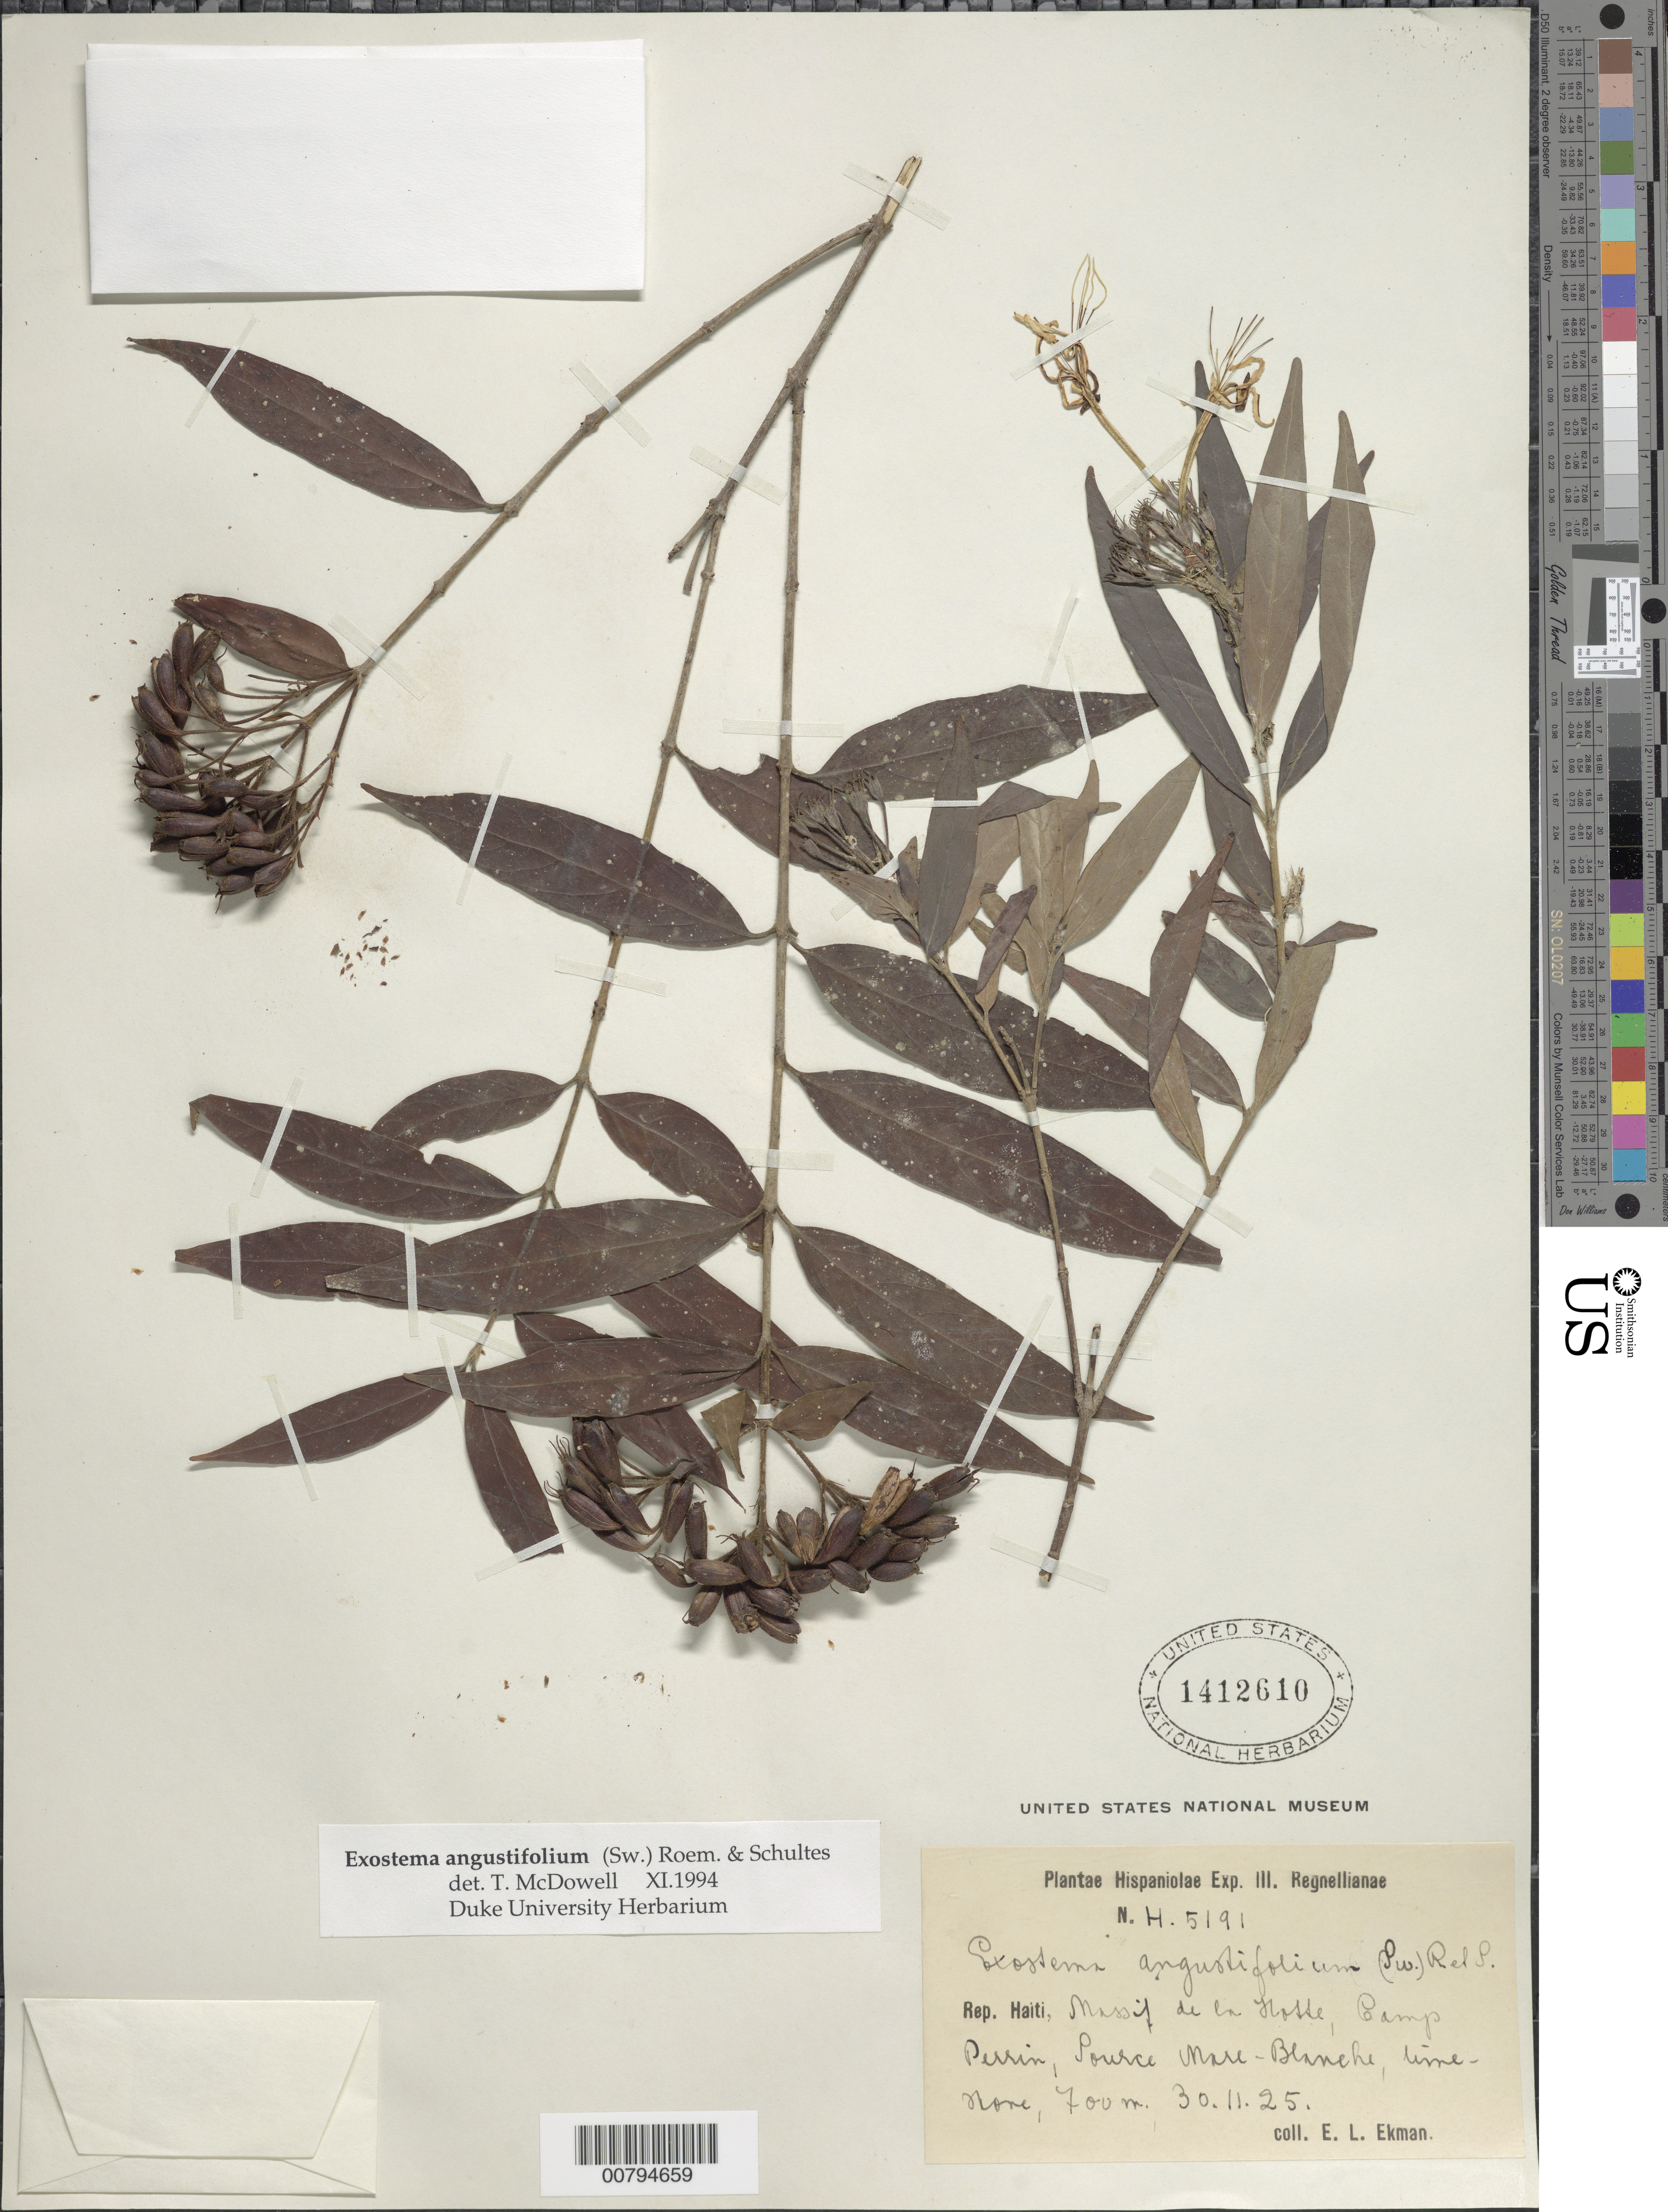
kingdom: Plantae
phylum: Tracheophyta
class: Magnoliopsida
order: Gentianales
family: Rubiaceae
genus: Exostema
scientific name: Exostema angustifolium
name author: (Sw.) Roem. & Schult.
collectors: E. L. Ekman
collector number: H 5191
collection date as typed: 30 Nov 1925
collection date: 1925-11-30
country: Haiti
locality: Massif de la Nosse. Camp Perrin, Source Mare-Blanche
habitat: Limestone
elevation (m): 700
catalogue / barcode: US 1412610